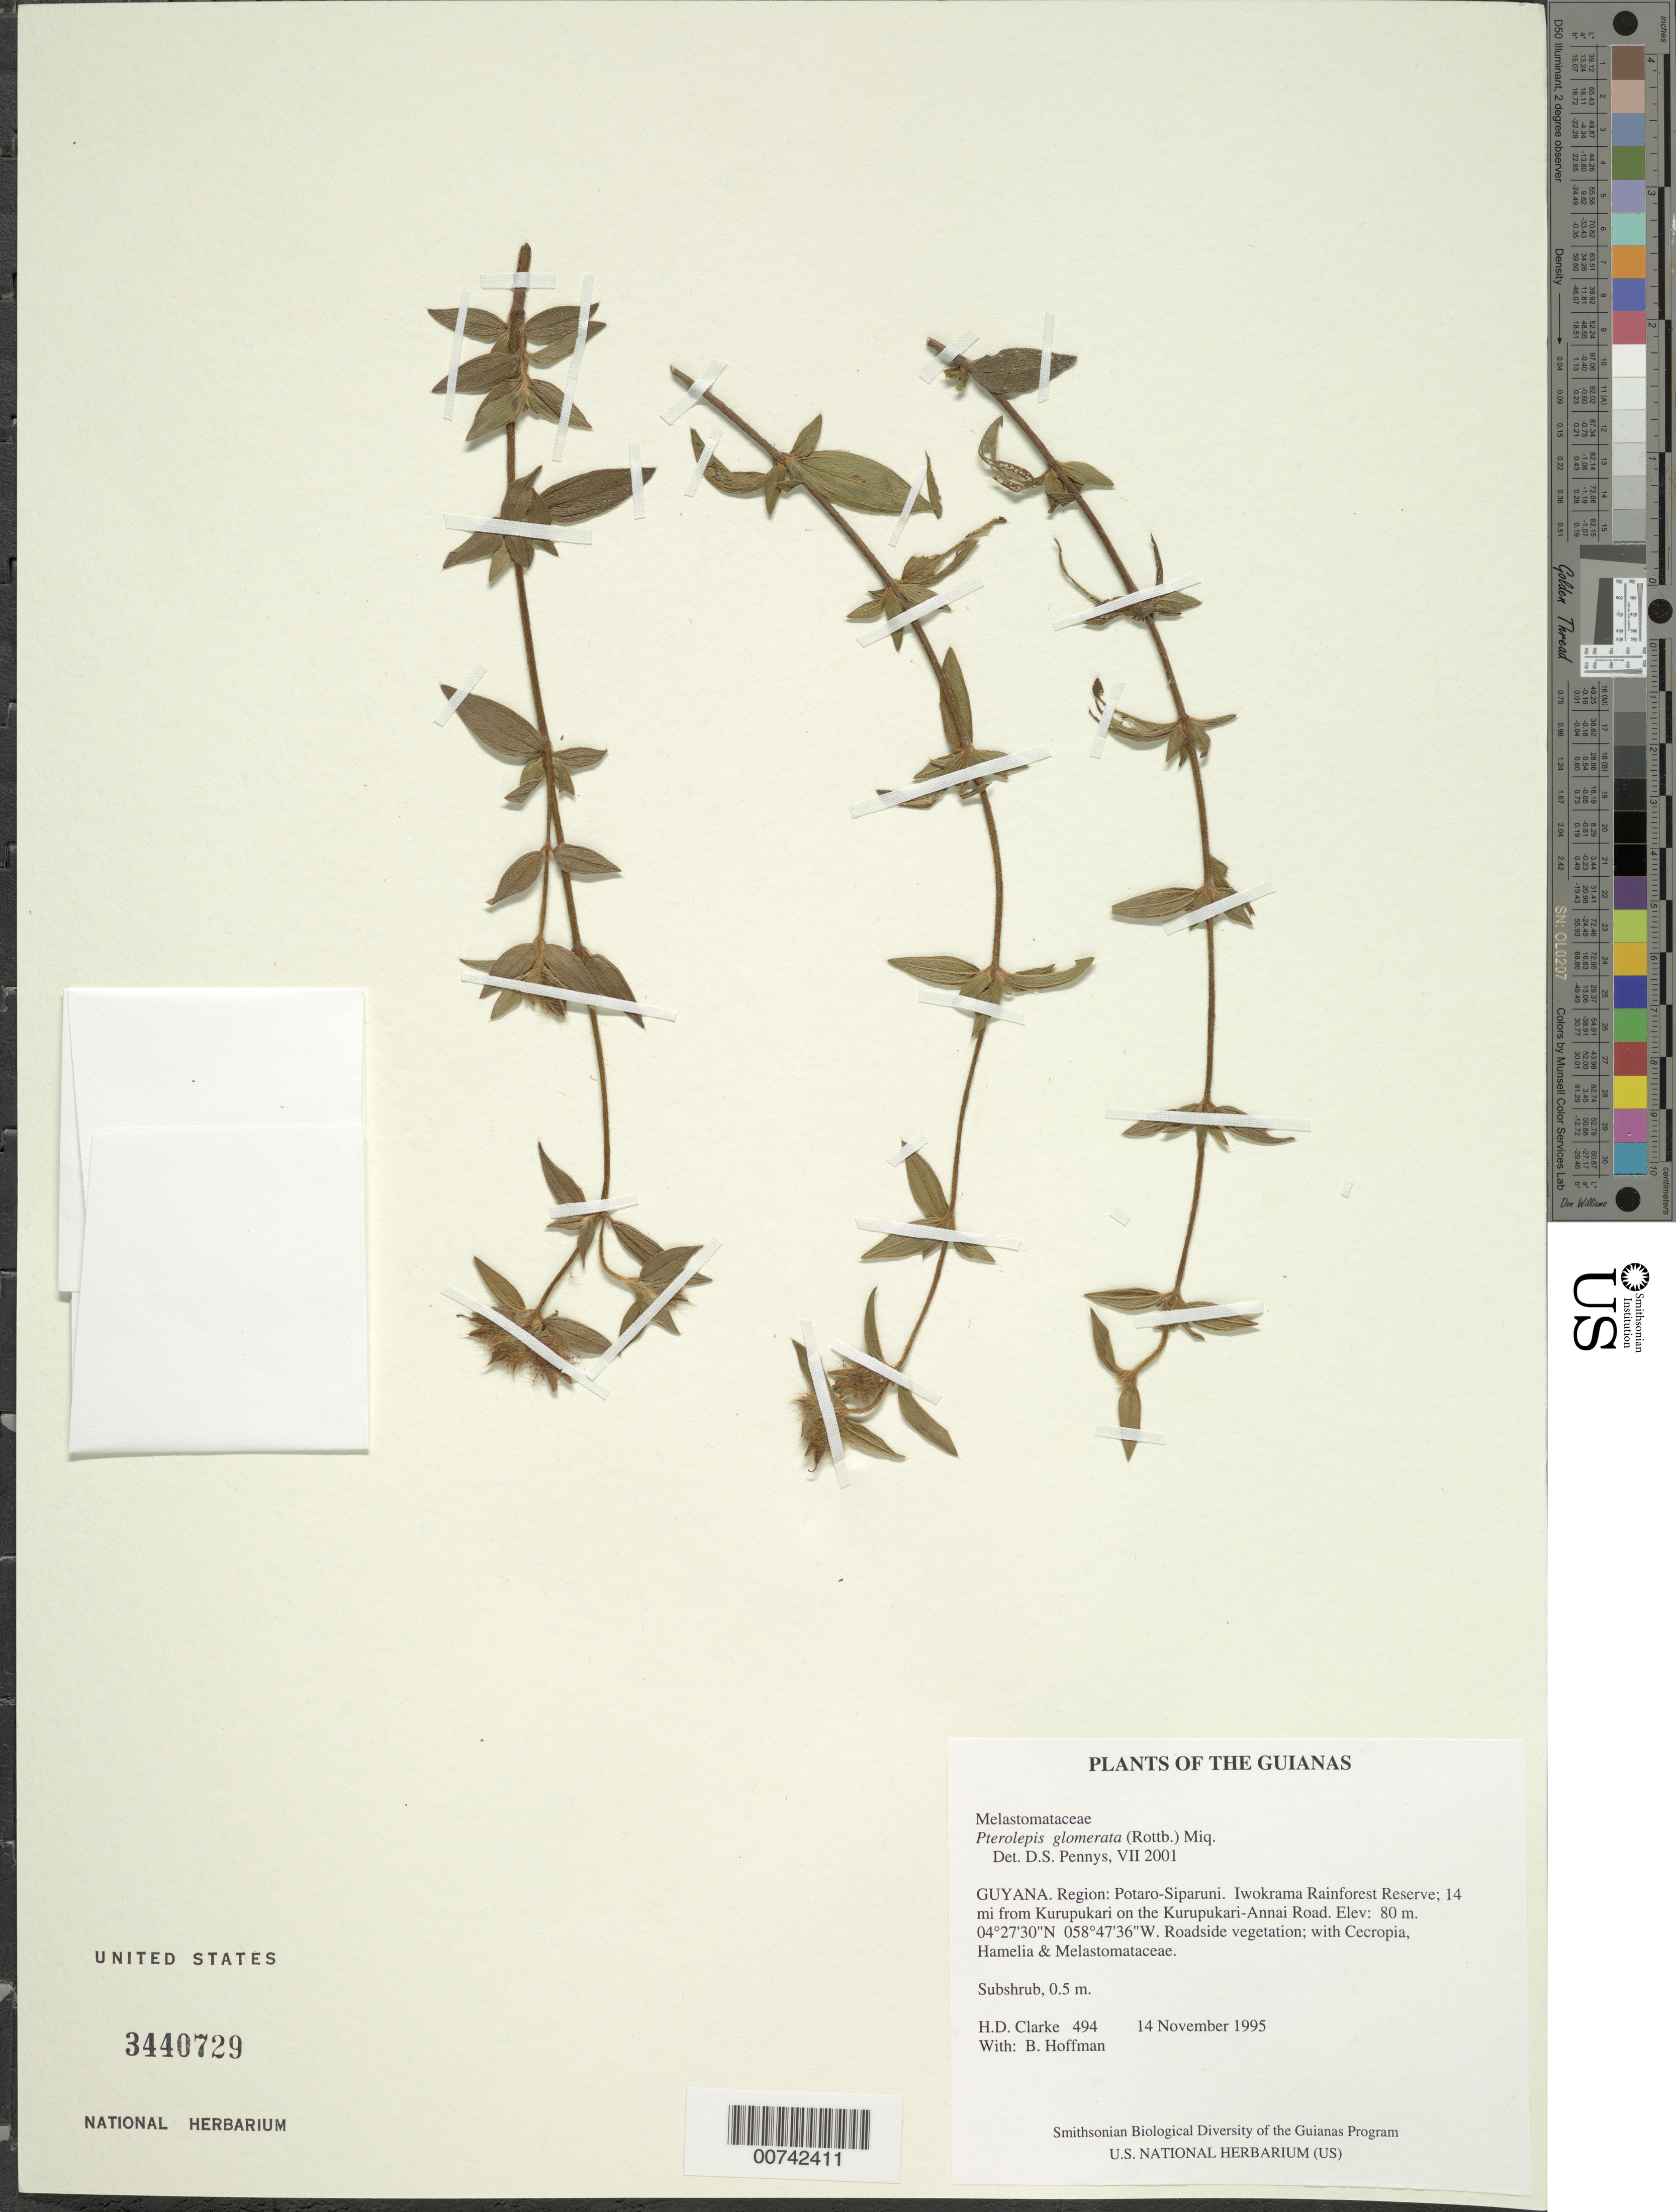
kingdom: Plantae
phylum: Tracheophyta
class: Magnoliopsida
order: Myrtales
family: Melastomataceae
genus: Pterolepis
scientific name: Pterolepis glomerata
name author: (Rottb.) Miq.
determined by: Almeda, F.; Penneys, D. S.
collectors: H. D. Clarke & B. Hoffman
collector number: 494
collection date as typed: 14 November 1995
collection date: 1995-11-14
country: Guyana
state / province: Potaro-Siparuni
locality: Iwokrama Rainforest Reserve; 14 mi from Kurupukari on the Kurupukari-Annai Road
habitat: Roadside vegetation; with Cecropia, Hamelia & Melastomataceae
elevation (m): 80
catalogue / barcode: US 3440729